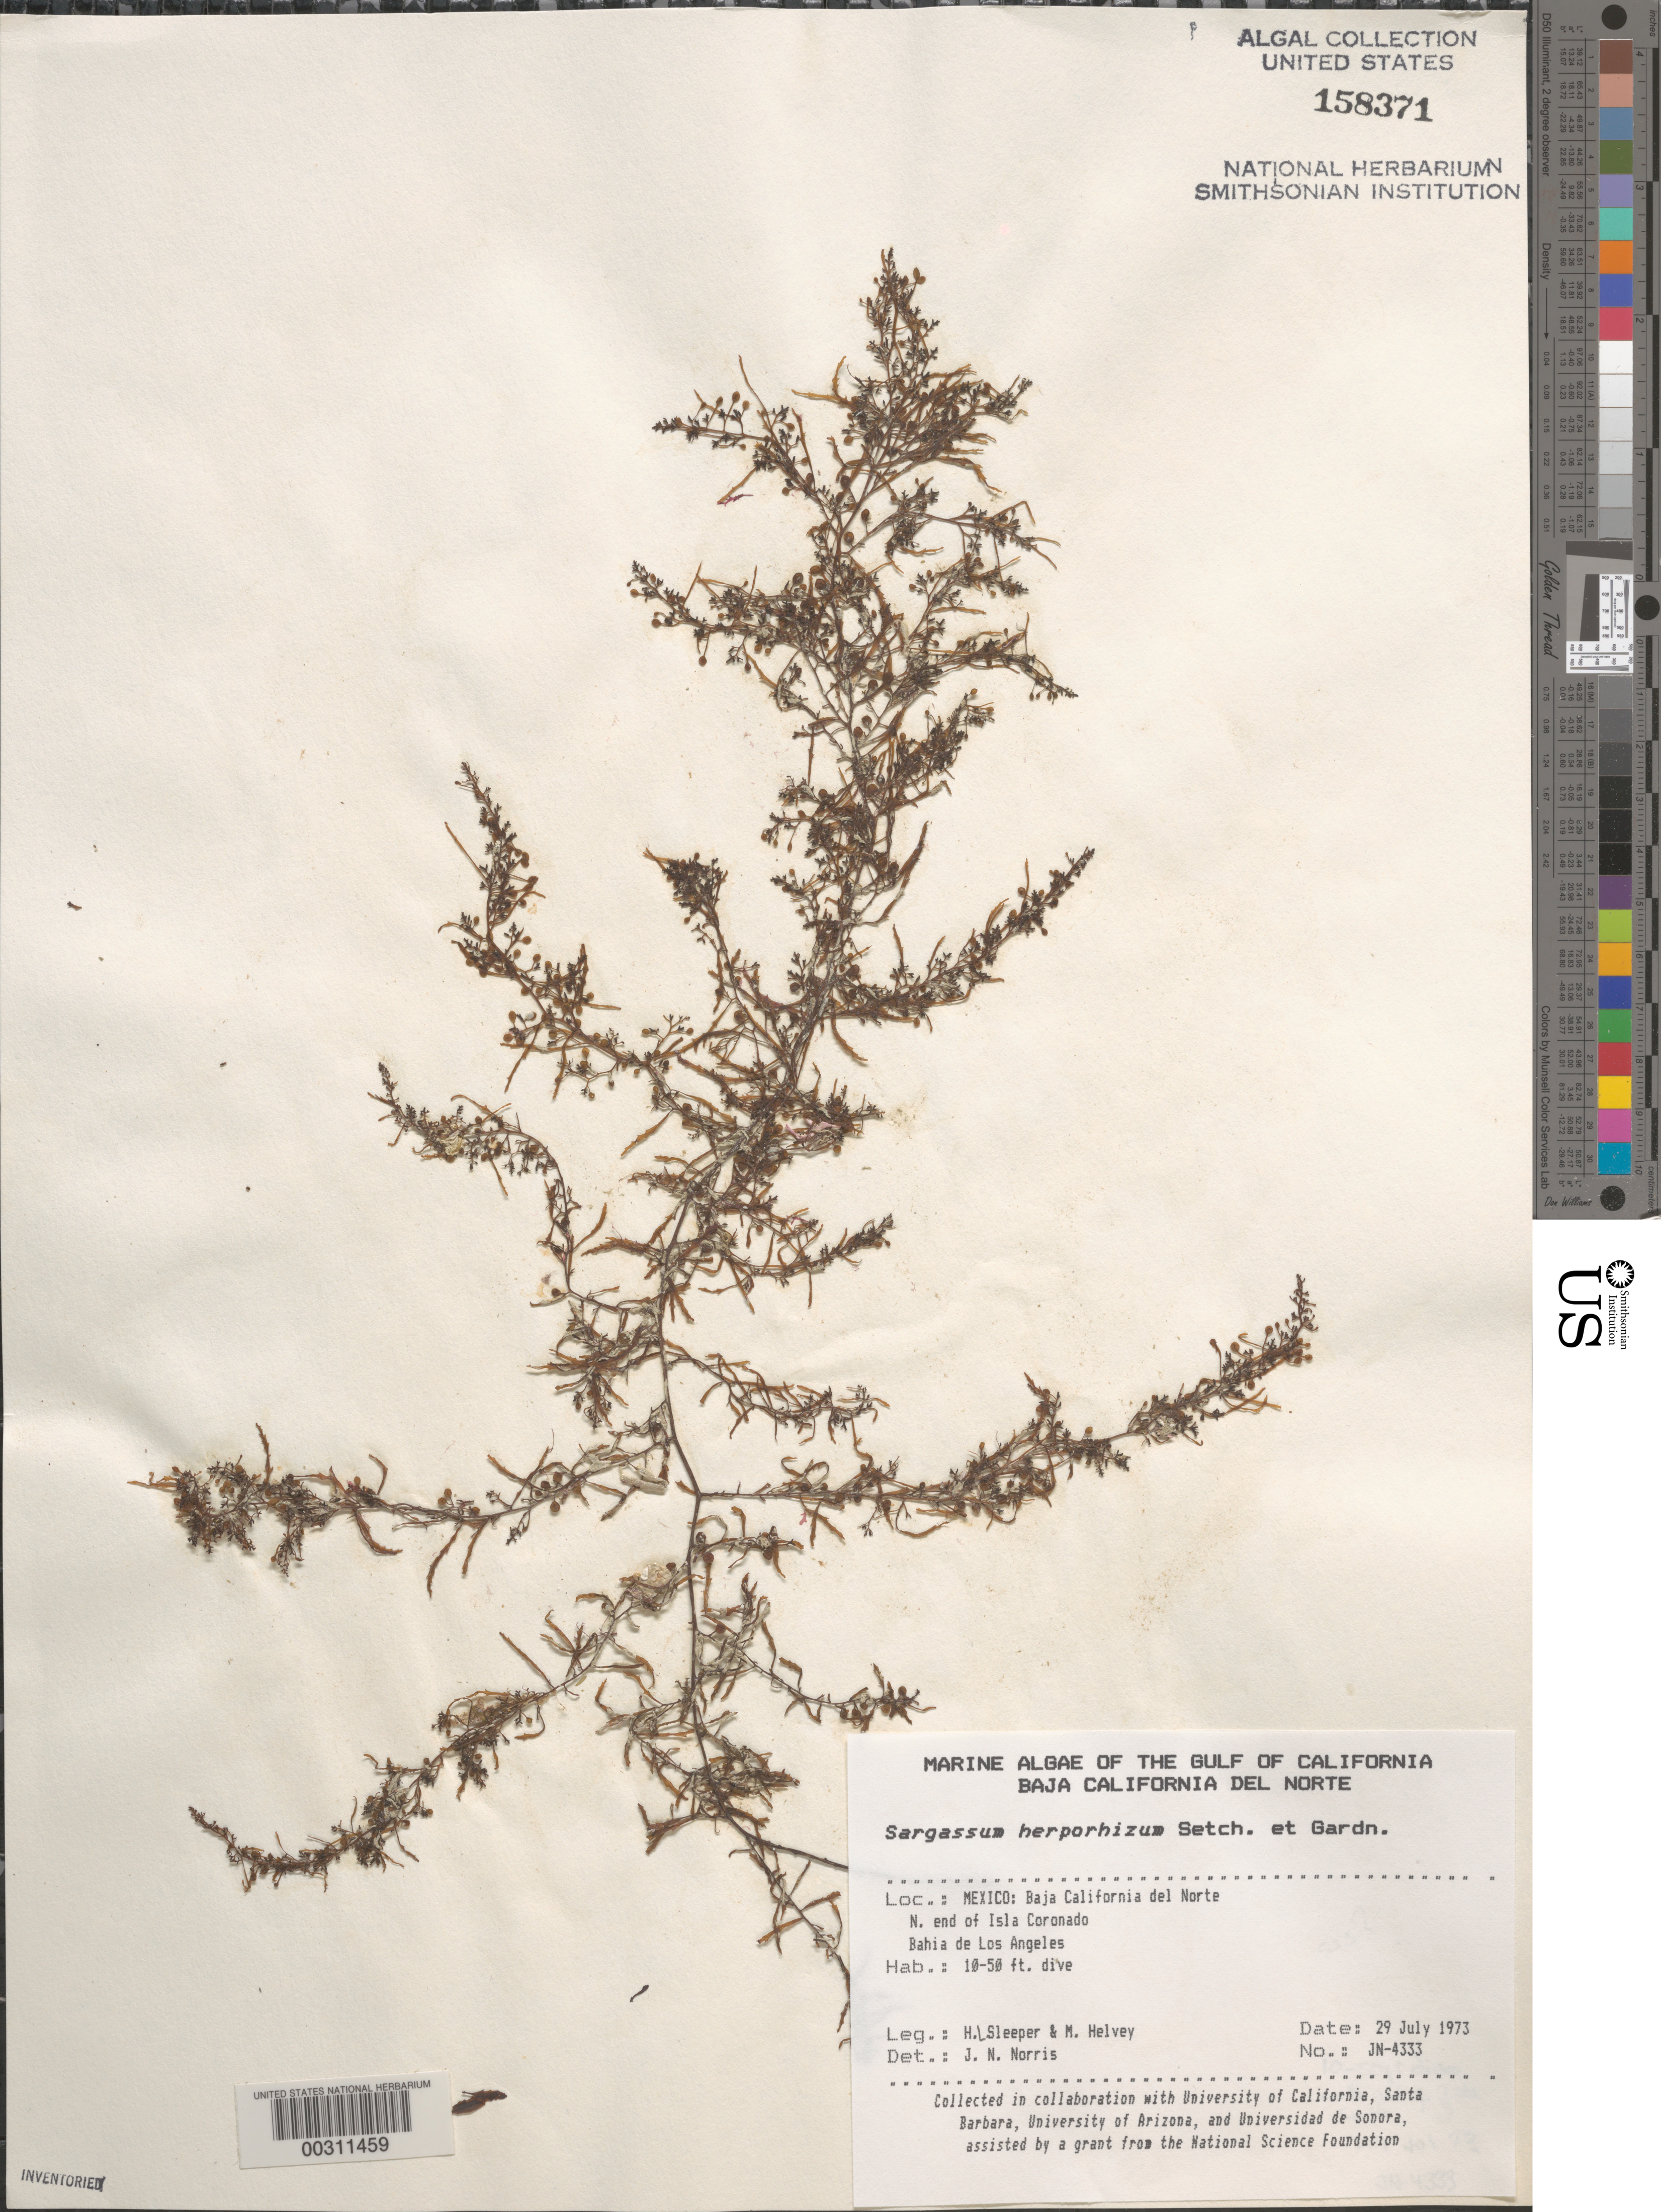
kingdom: Chromista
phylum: Ochrophyta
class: Phaeophyceae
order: Fucales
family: Sargassaceae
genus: Sargassum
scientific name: Sargassum herporhizum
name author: Setch. & N.L. Gardner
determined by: Norris, James N.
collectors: H. Sleeper & M. Helvey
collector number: JN-4333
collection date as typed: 29 Jul 1973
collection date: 1973-07-29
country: Mexico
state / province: Baja California Norte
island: Isla Coronado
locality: Bahia de los Angeles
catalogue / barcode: US 158371